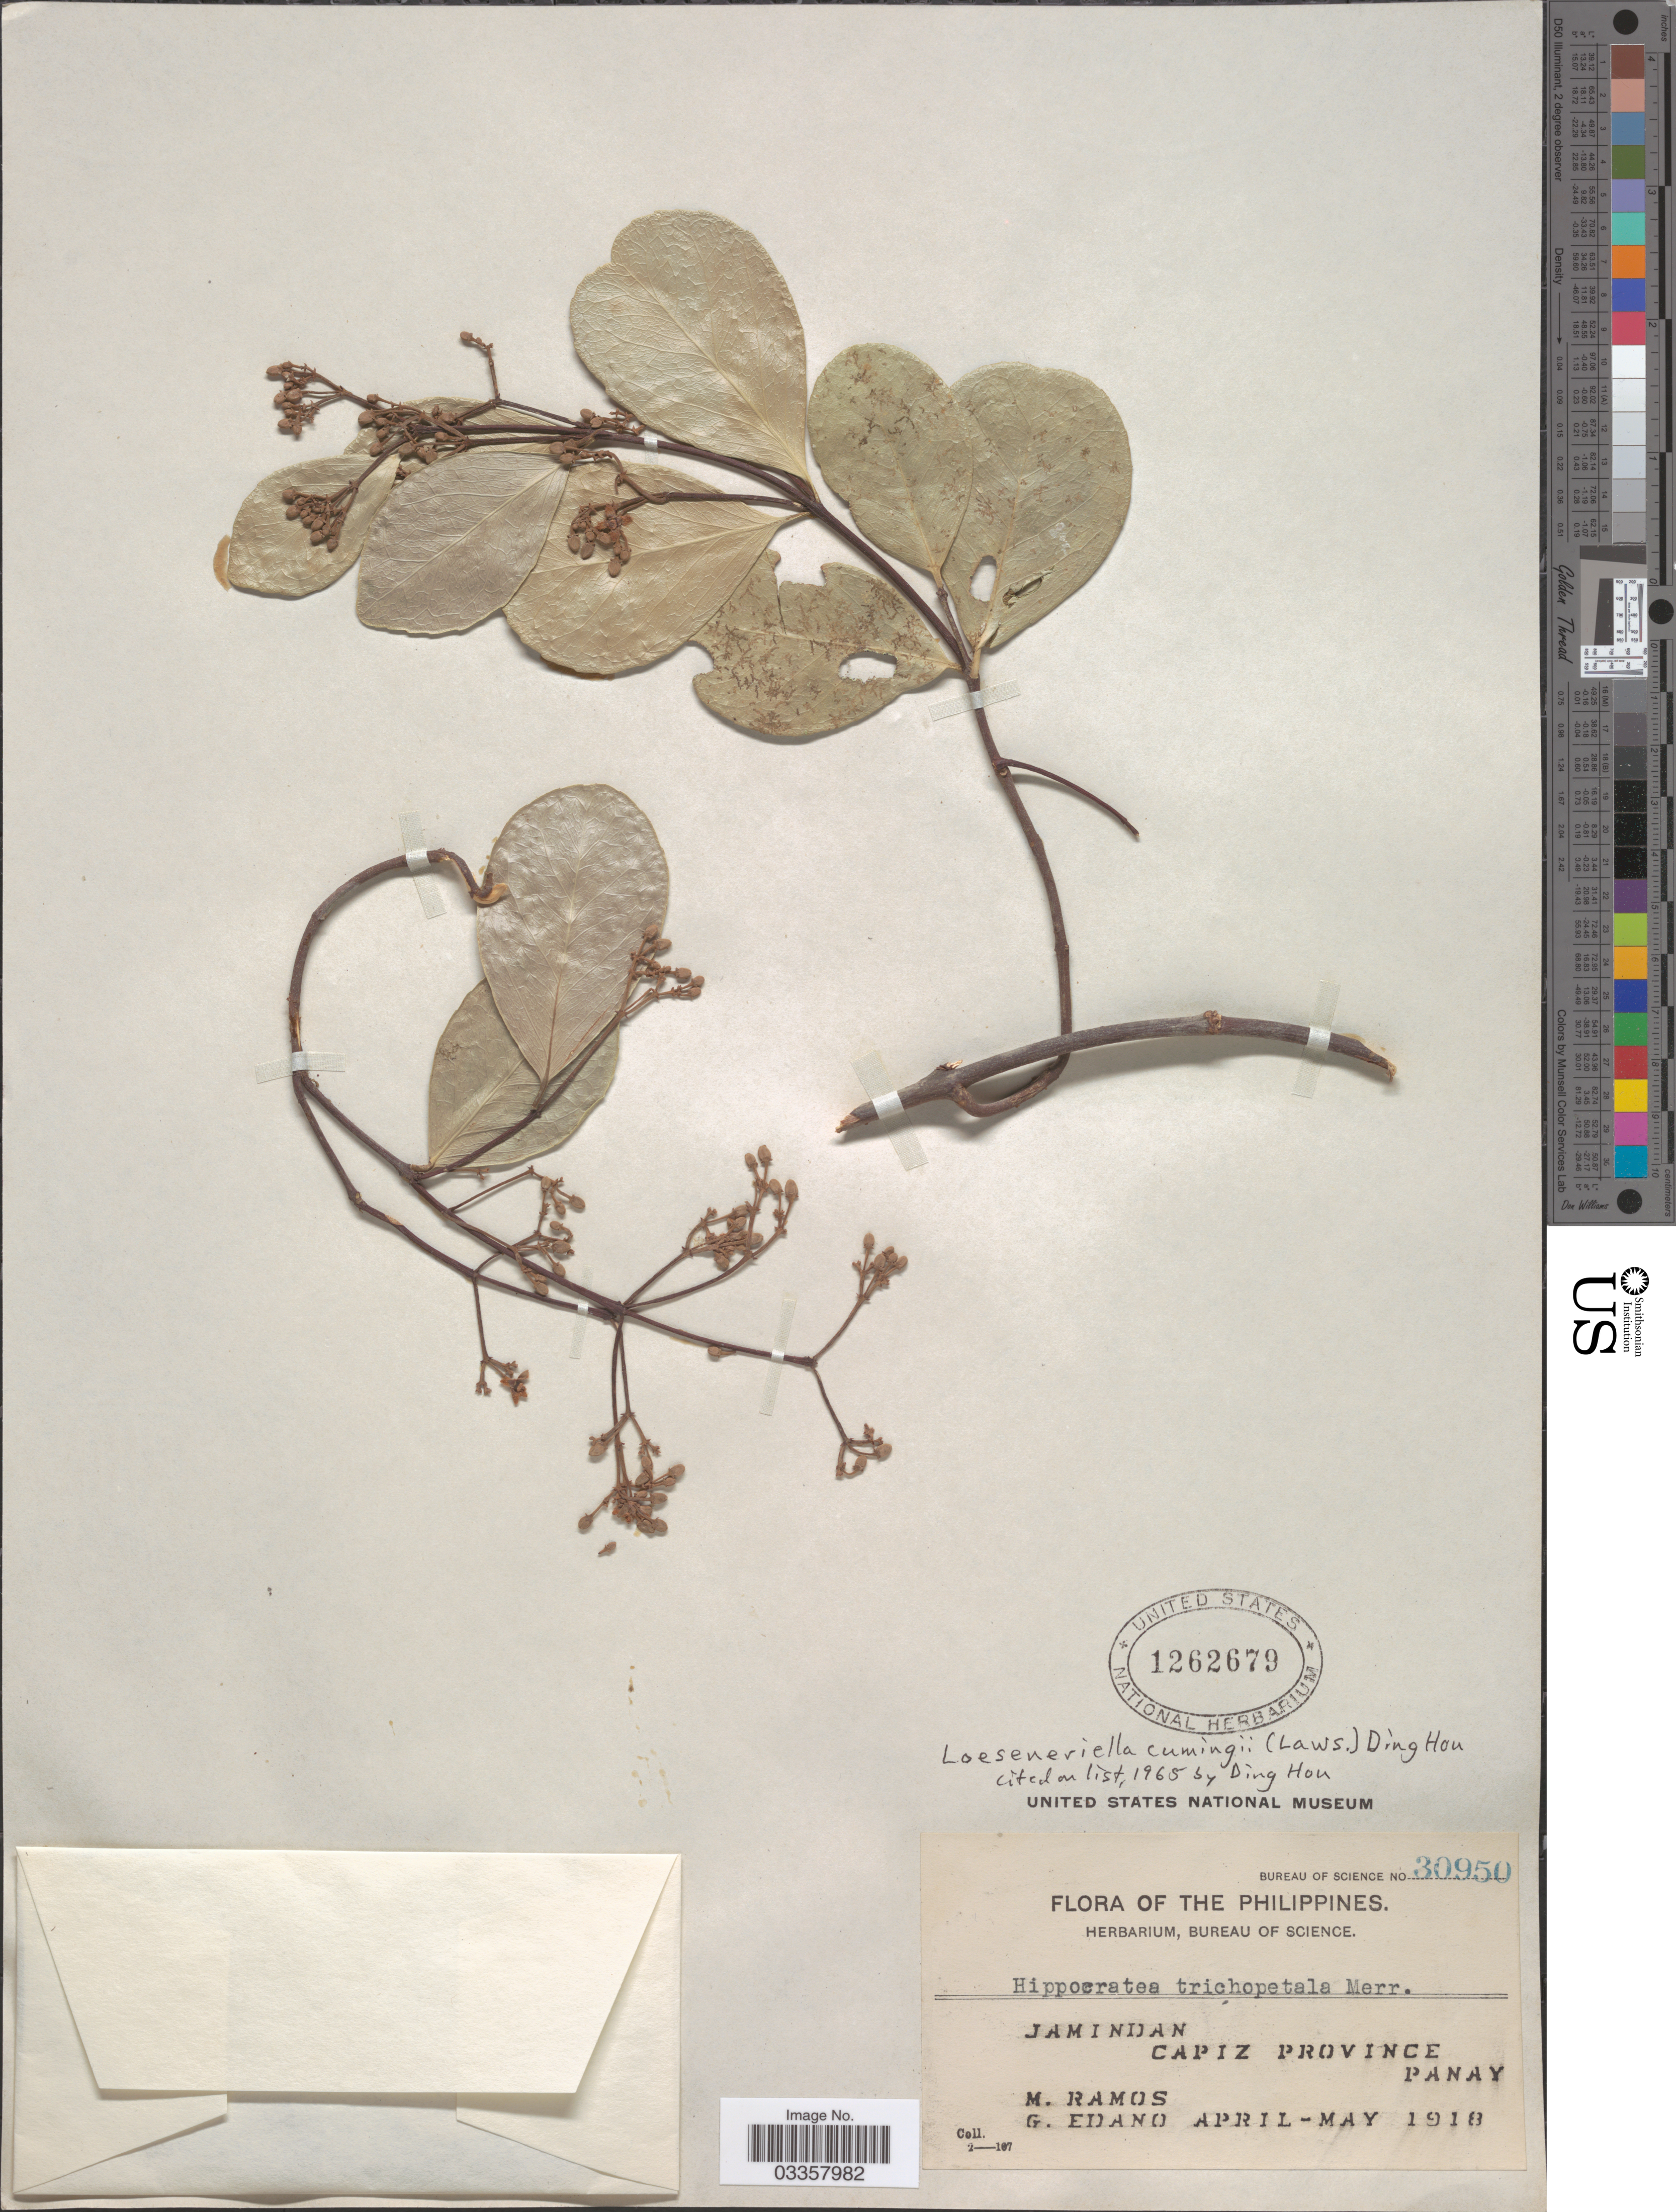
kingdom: Plantae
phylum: Tracheophyta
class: Magnoliopsida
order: Celastrales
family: Celastraceae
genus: Loeseneriella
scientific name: Loeseneriella cumingii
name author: (M.A. Lawson) Ding Hou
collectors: M. Ramos & G. Edaño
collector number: Bureau of Science 30950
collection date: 1918-04/1918-05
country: Philippines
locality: Jamindan. Capiz Province. Panay.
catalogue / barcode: US 1262679